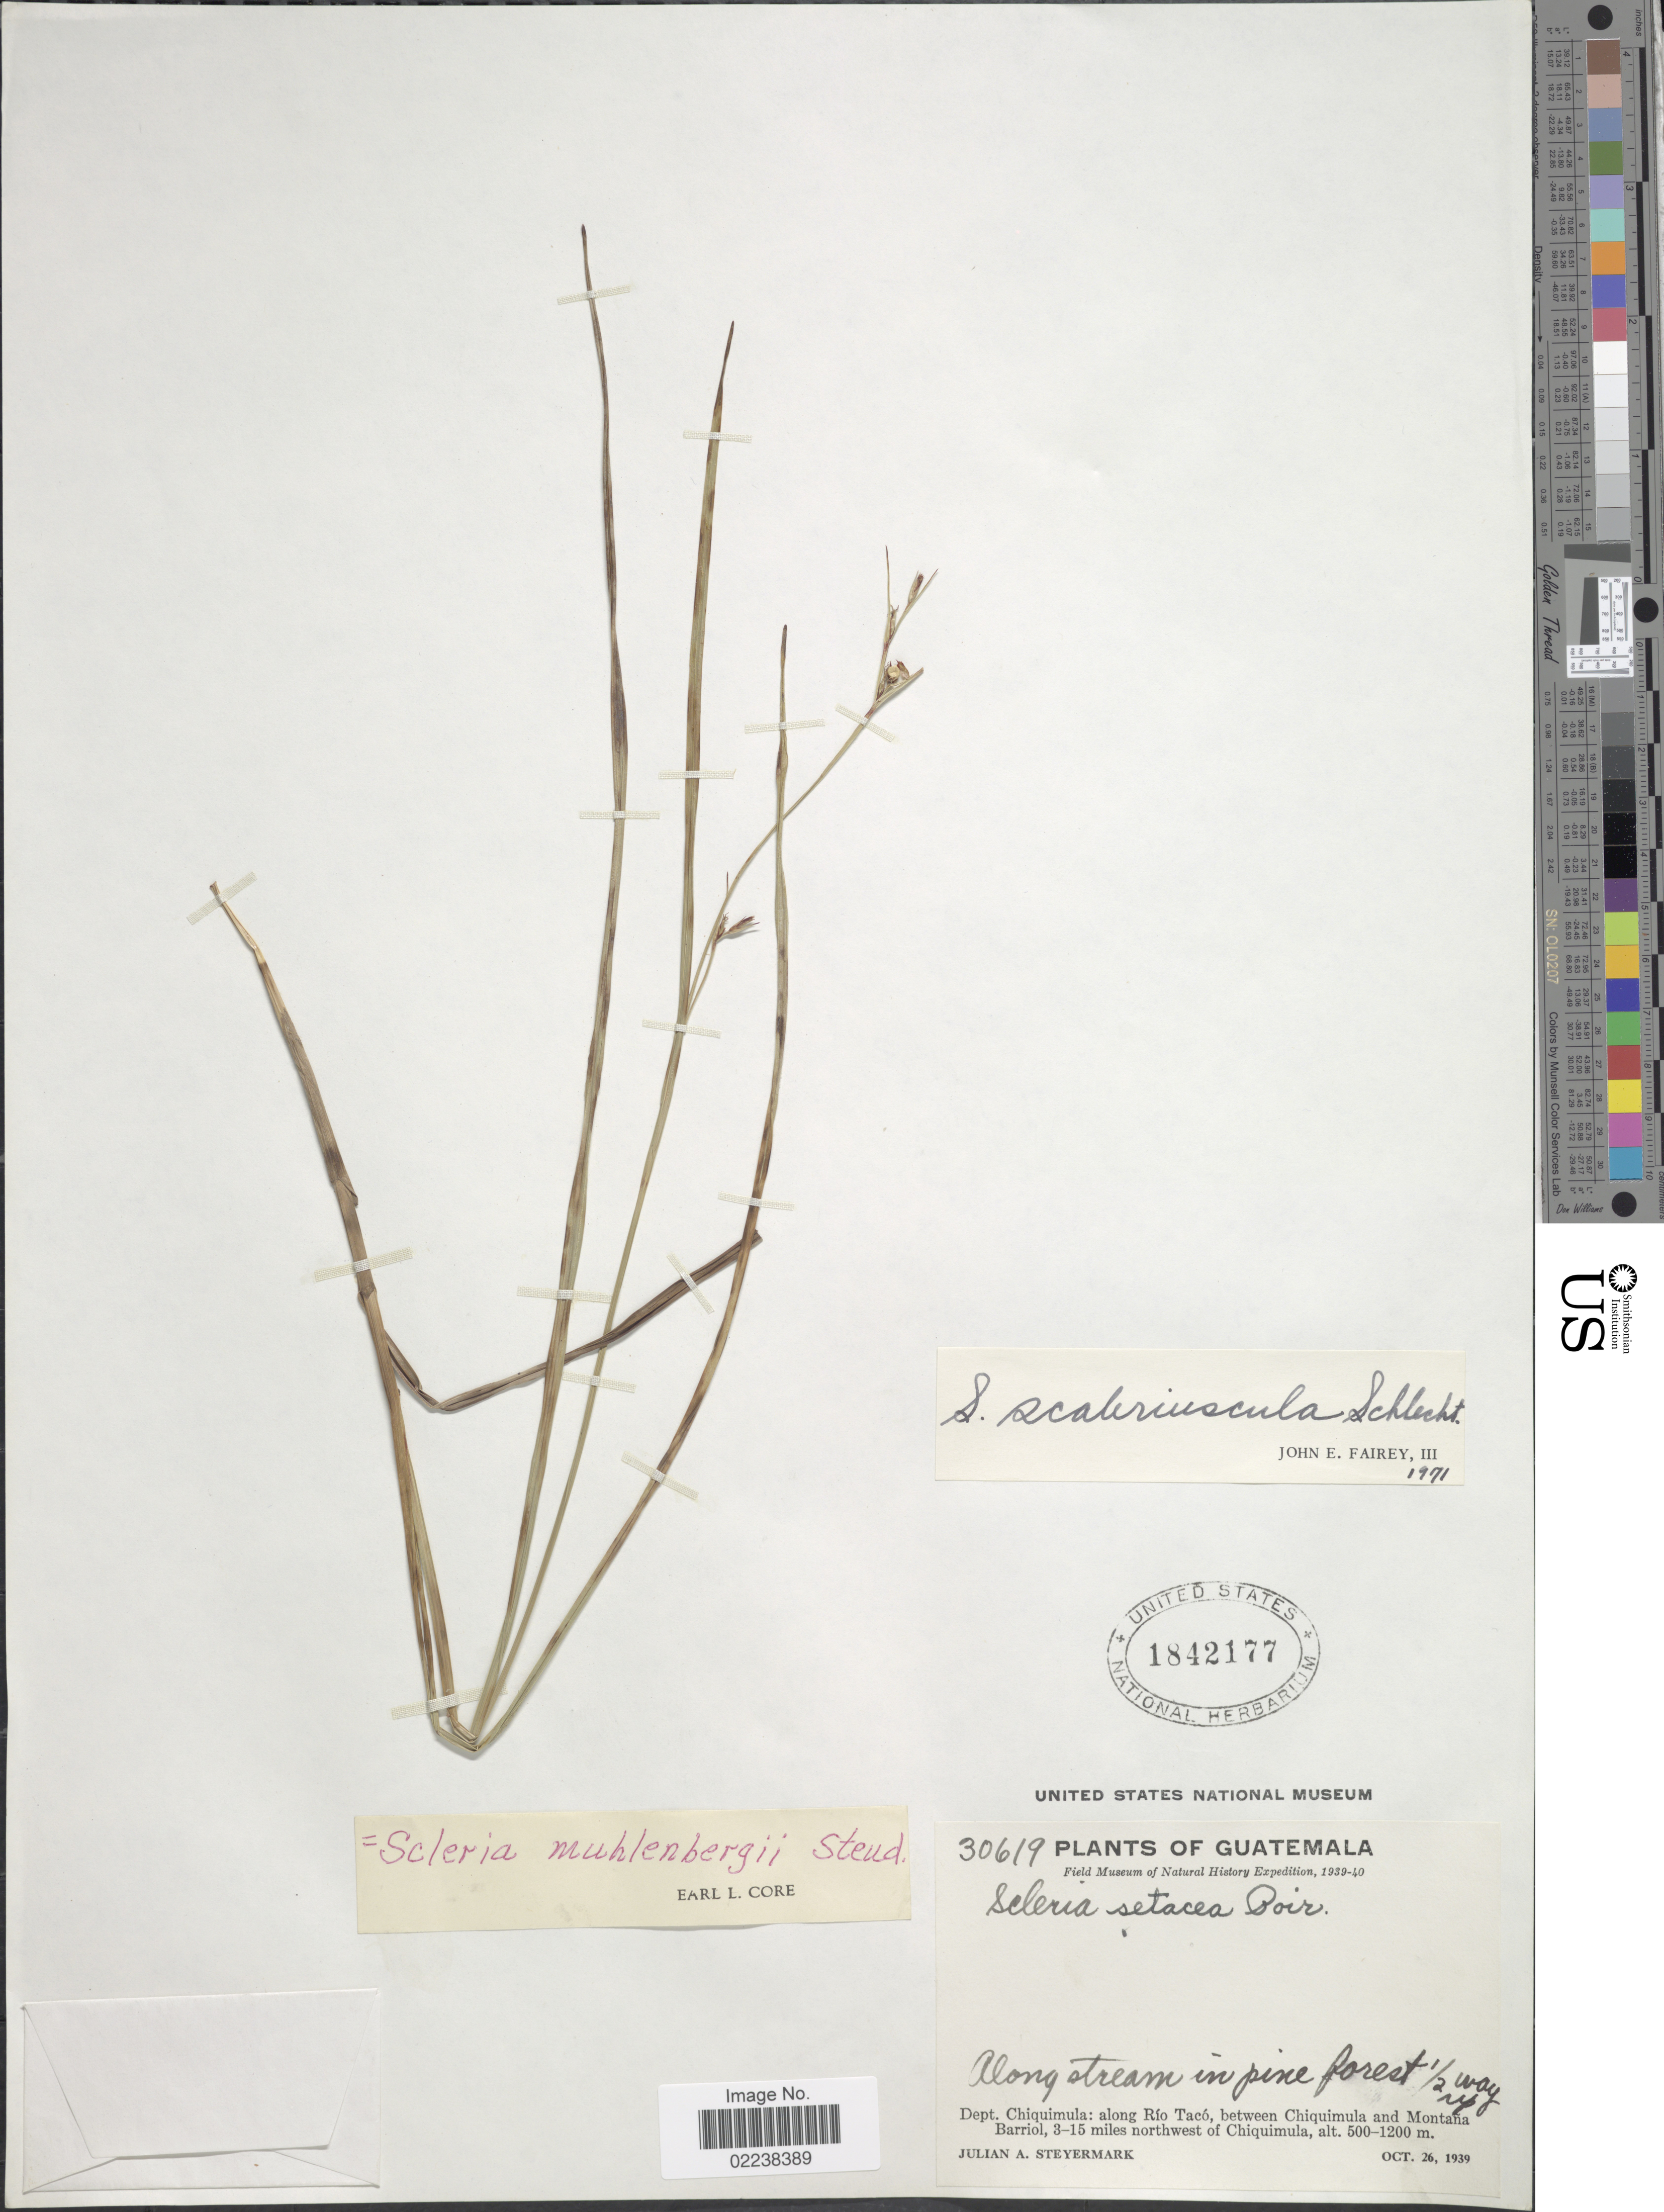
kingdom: Plantae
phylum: Tracheophyta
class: Liliopsida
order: Poales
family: Cyperaceae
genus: Scleria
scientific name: Scleria scabriuscula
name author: Schltdl.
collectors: J. Steyermark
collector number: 30619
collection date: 1939-10-26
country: Guatemala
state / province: Chiquimula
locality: Along stream in pine forest ½ way up. Dept. Chiquimula: along Rio Taco, between Chiquimula and Montana Barriol, 3-15 miles northwest of Chiquimula.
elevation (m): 500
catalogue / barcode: US 1842177